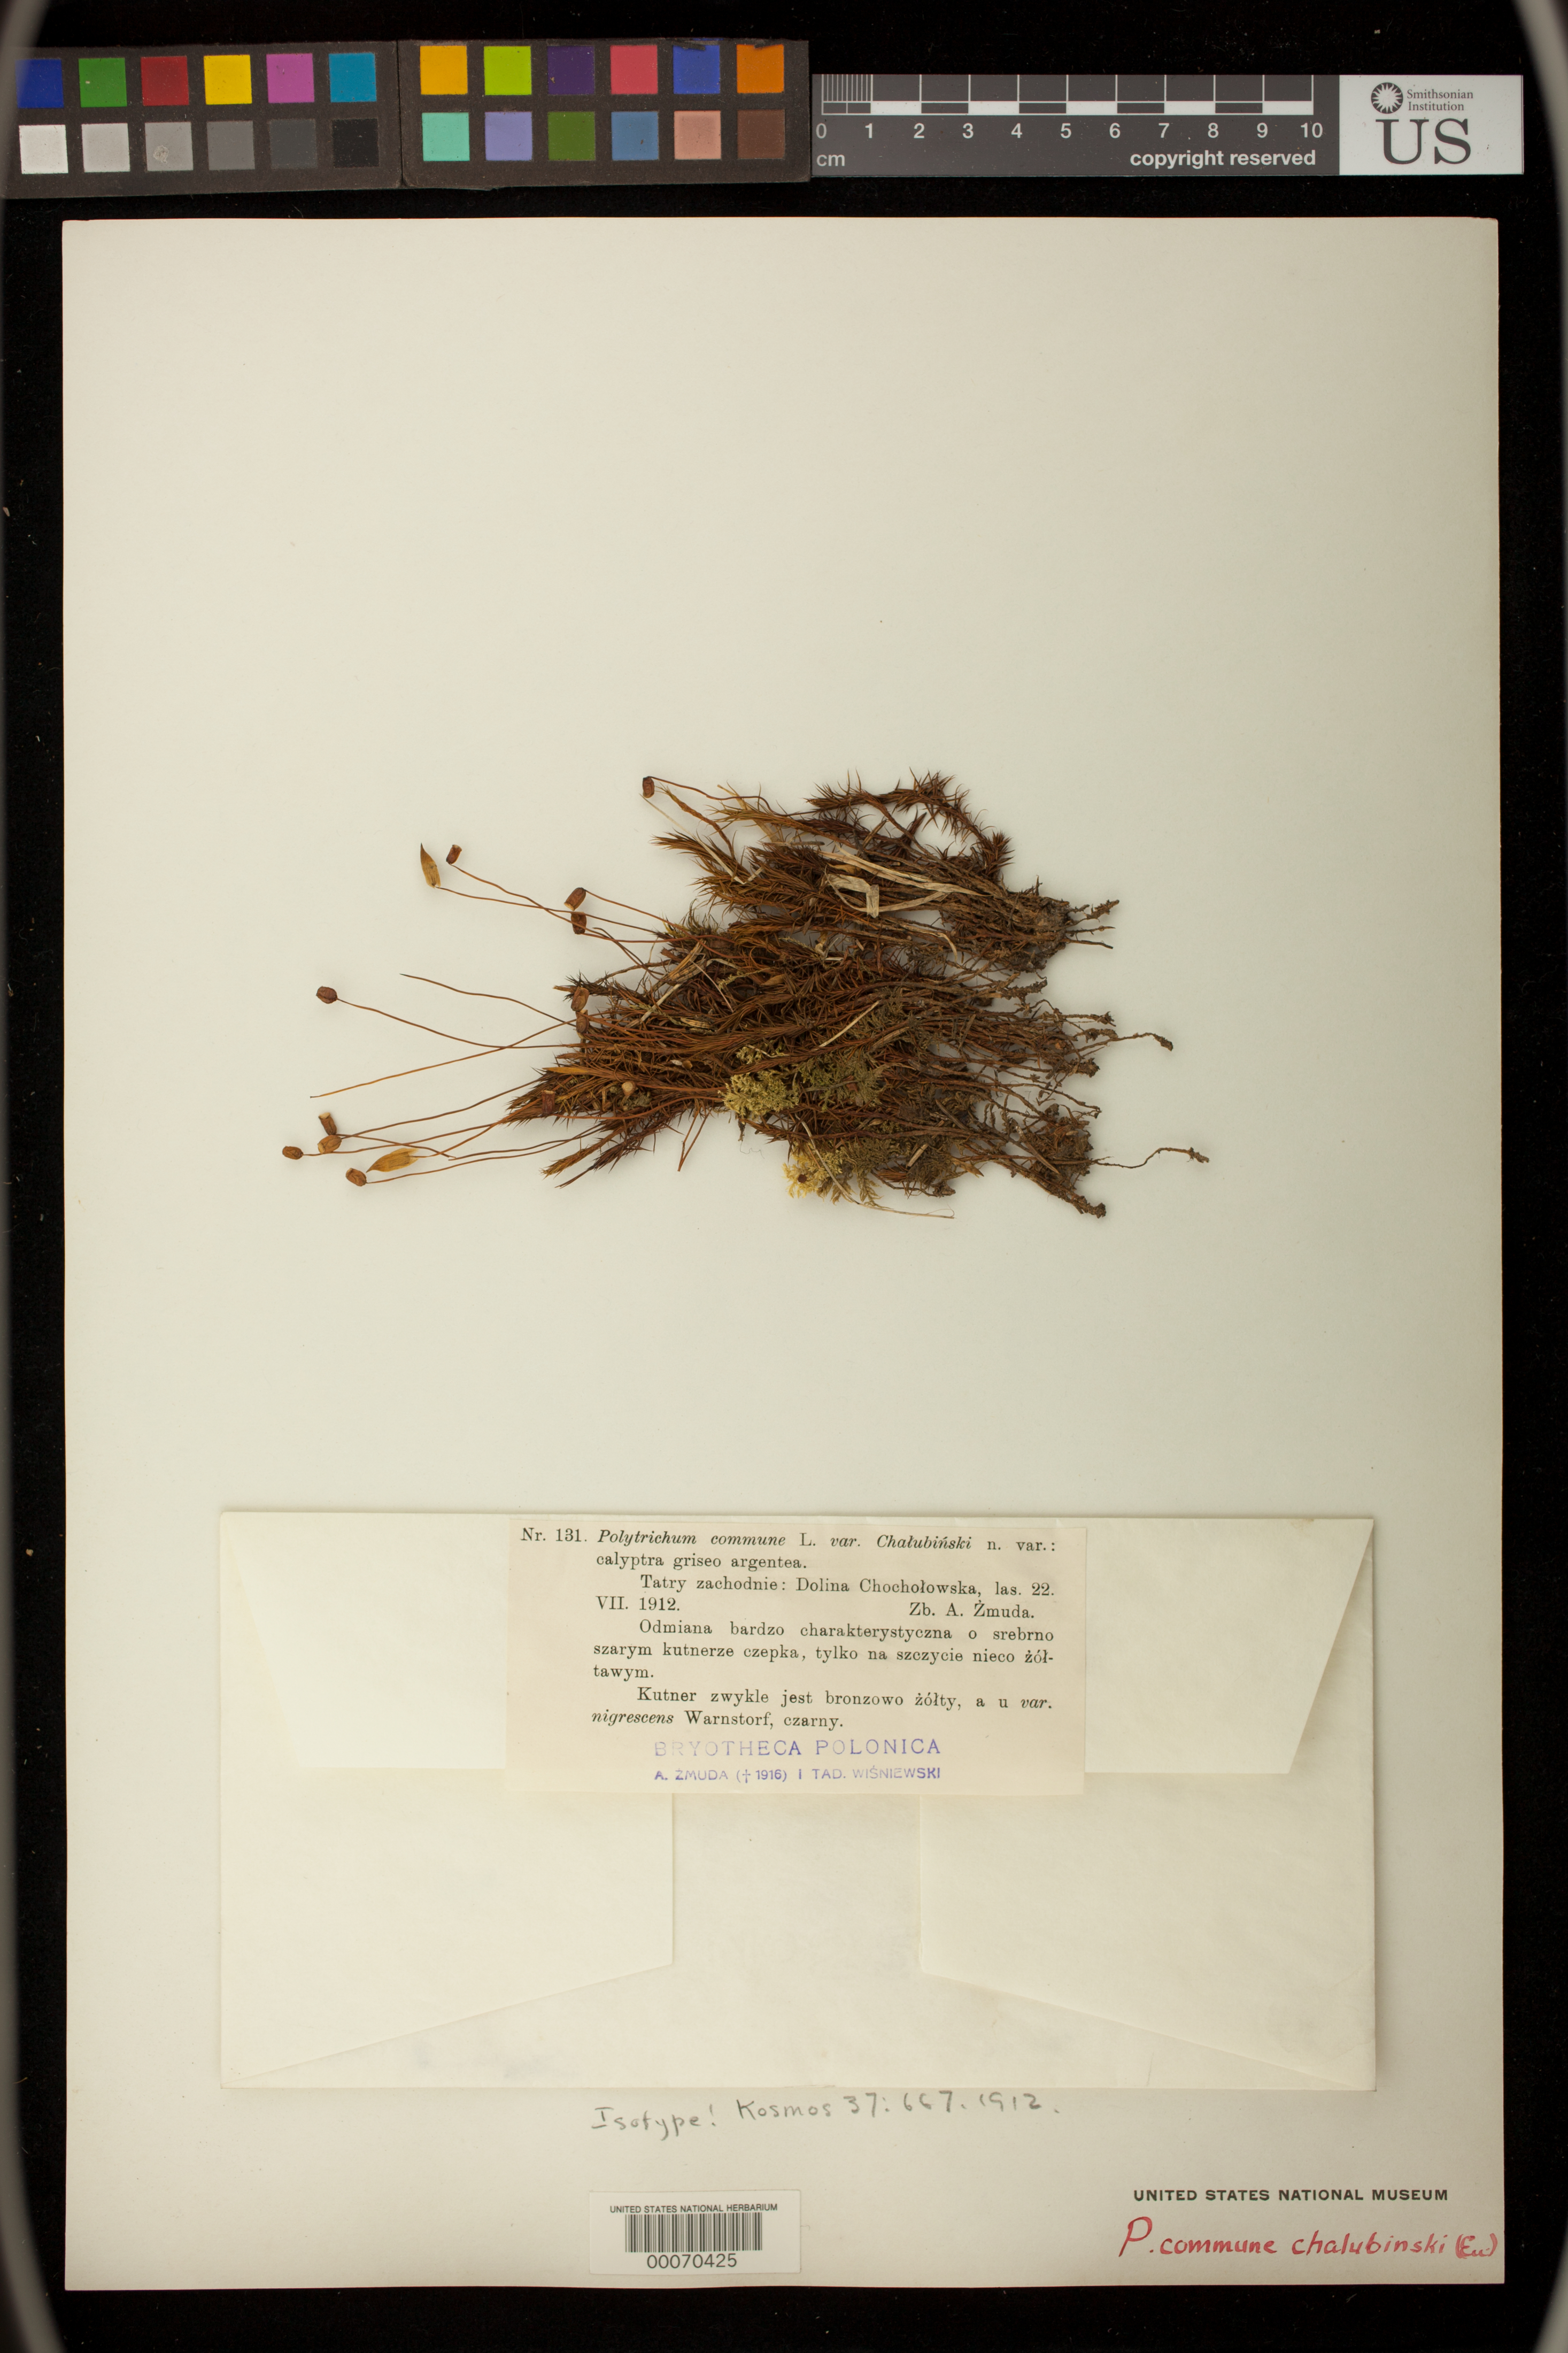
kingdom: Plantae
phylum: Bryophyta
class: Polytrichopsida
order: Polytrichales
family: Polytrichaceae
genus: Polytrichum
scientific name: Polytrichum commune var. chalubinskii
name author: Zmuda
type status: Isotype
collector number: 131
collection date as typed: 22 Jul 1912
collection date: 1912-07-22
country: Czechia / Slovakia